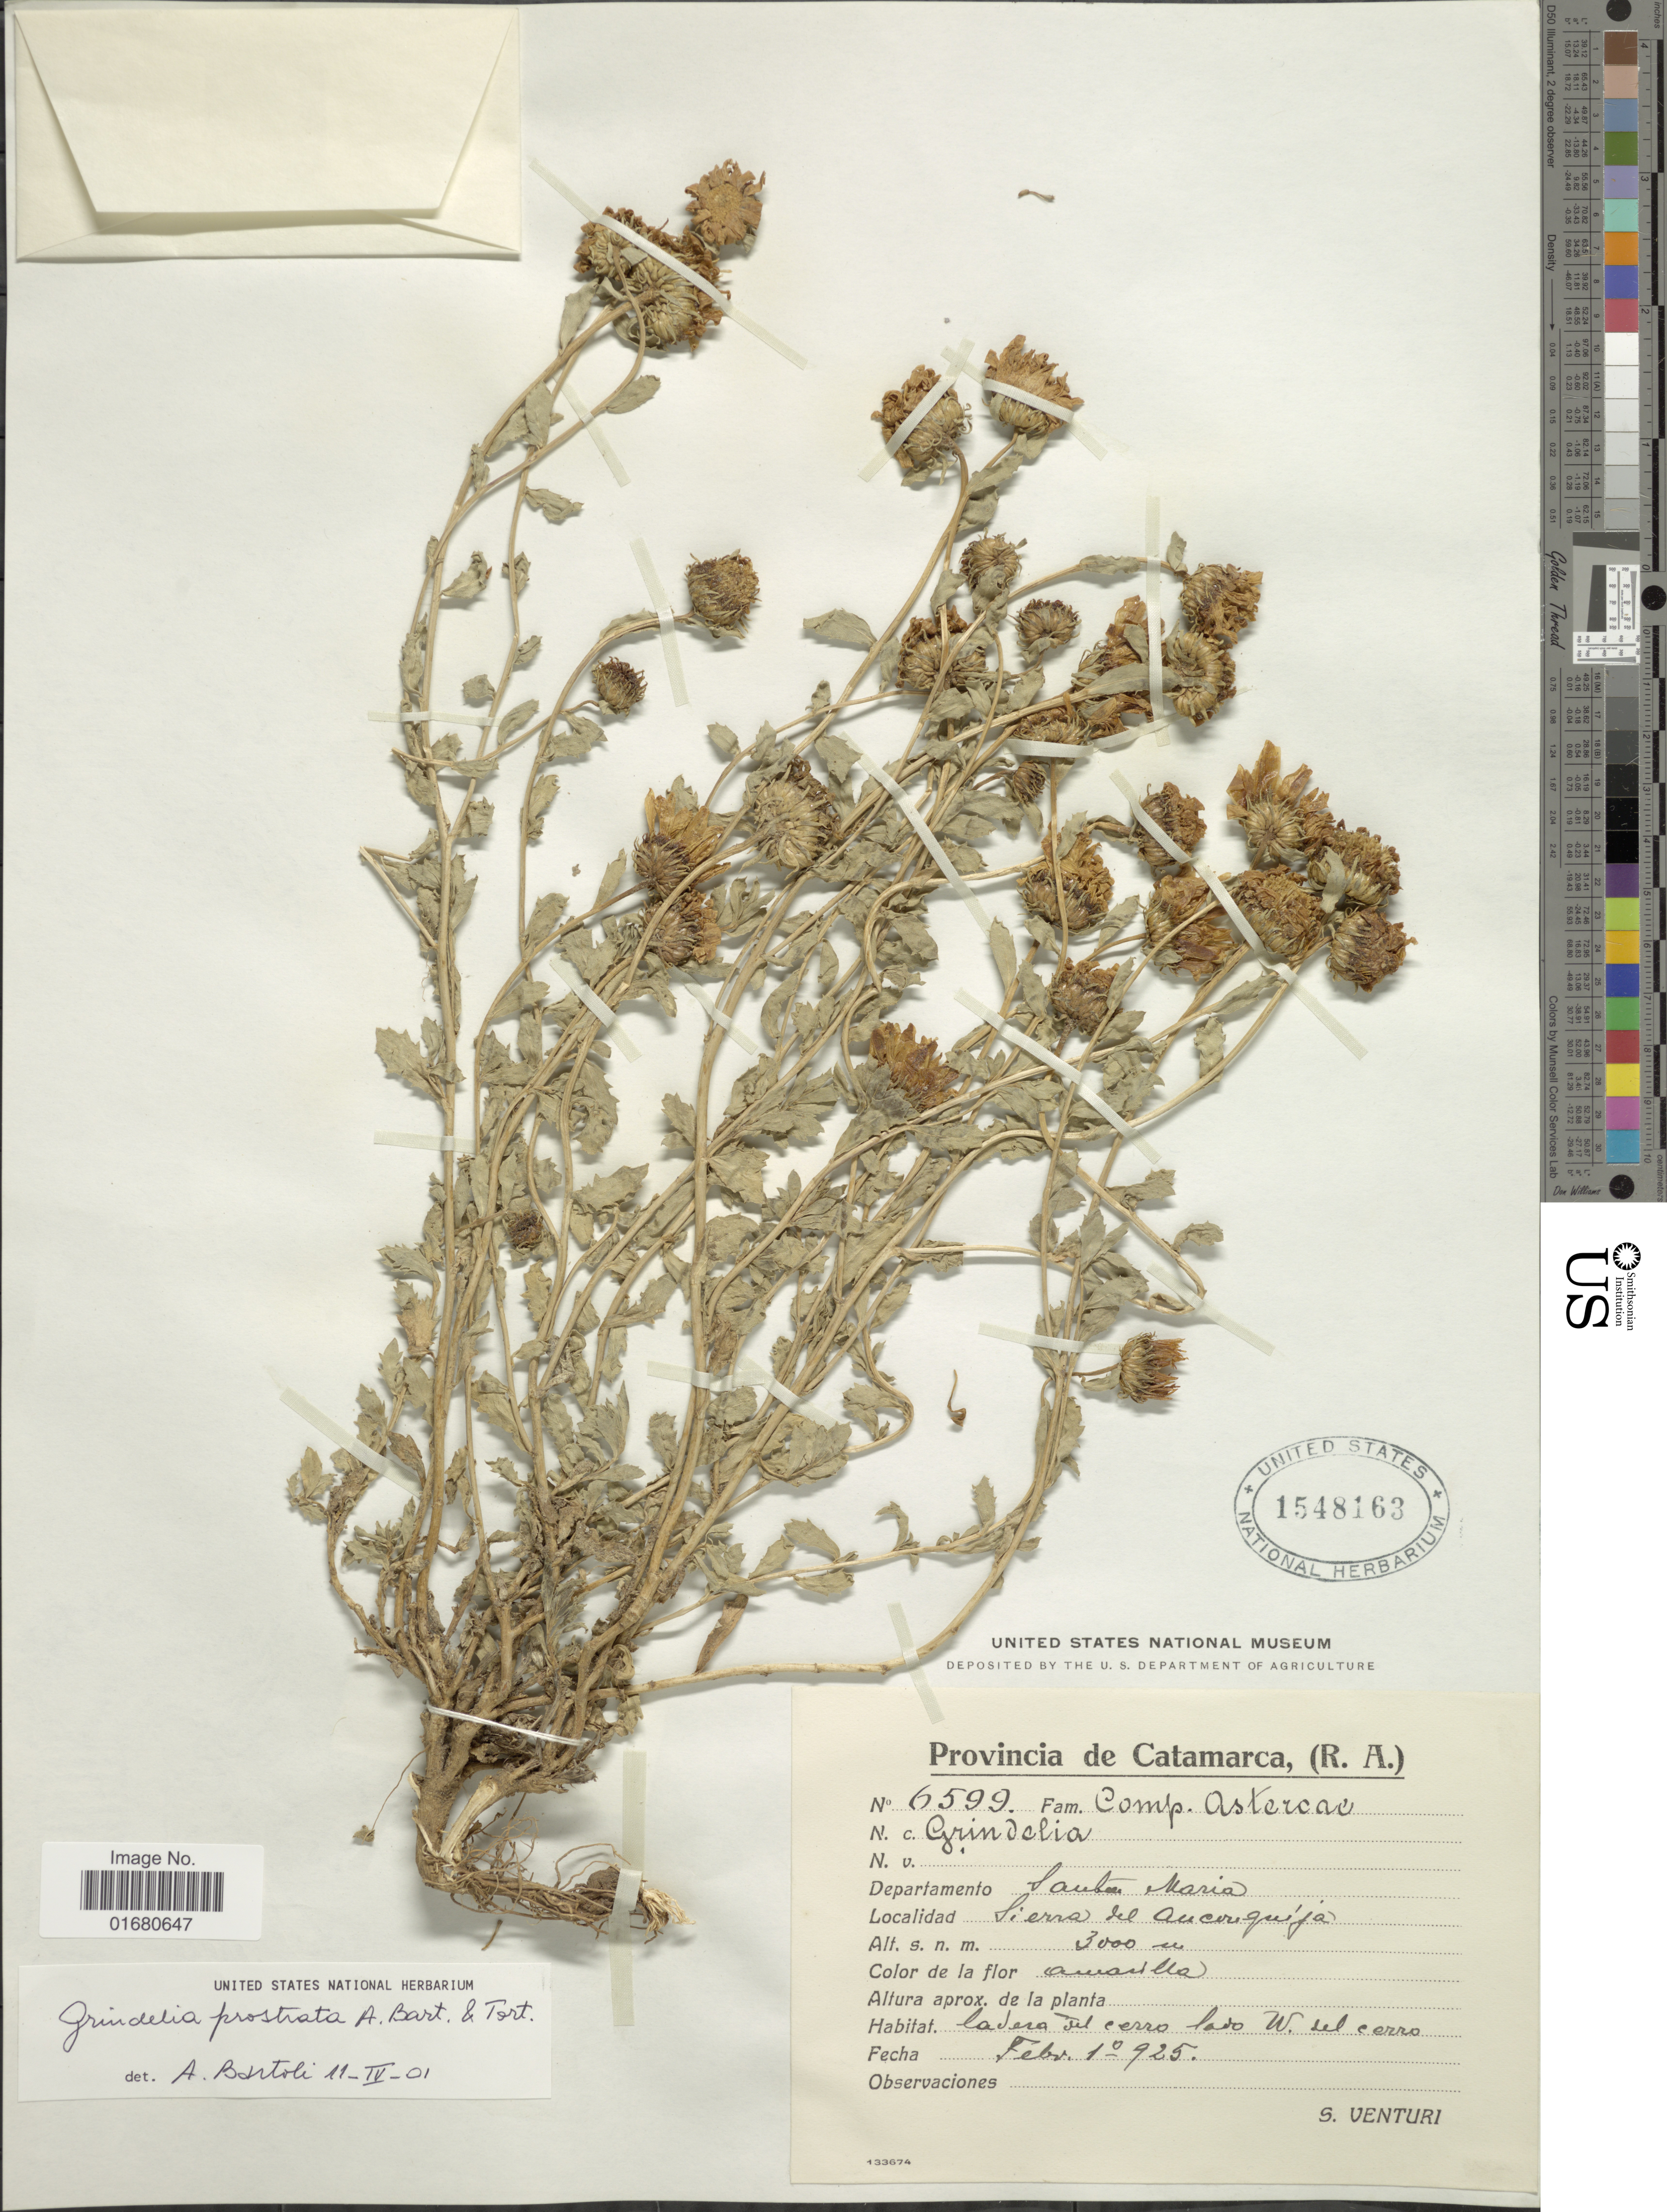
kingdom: Plantae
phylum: Tracheophyta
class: Magnoliopsida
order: Asterales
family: Asteraceae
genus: Grindelia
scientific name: Grindelia prostrata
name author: Adr. Bartoli & Tortosa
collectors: S. Venturi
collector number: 6599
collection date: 1925-02-01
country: Argentina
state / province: Catamarca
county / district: Santa Maria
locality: Sierra del Aconquija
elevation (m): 3000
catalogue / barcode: US 1548163